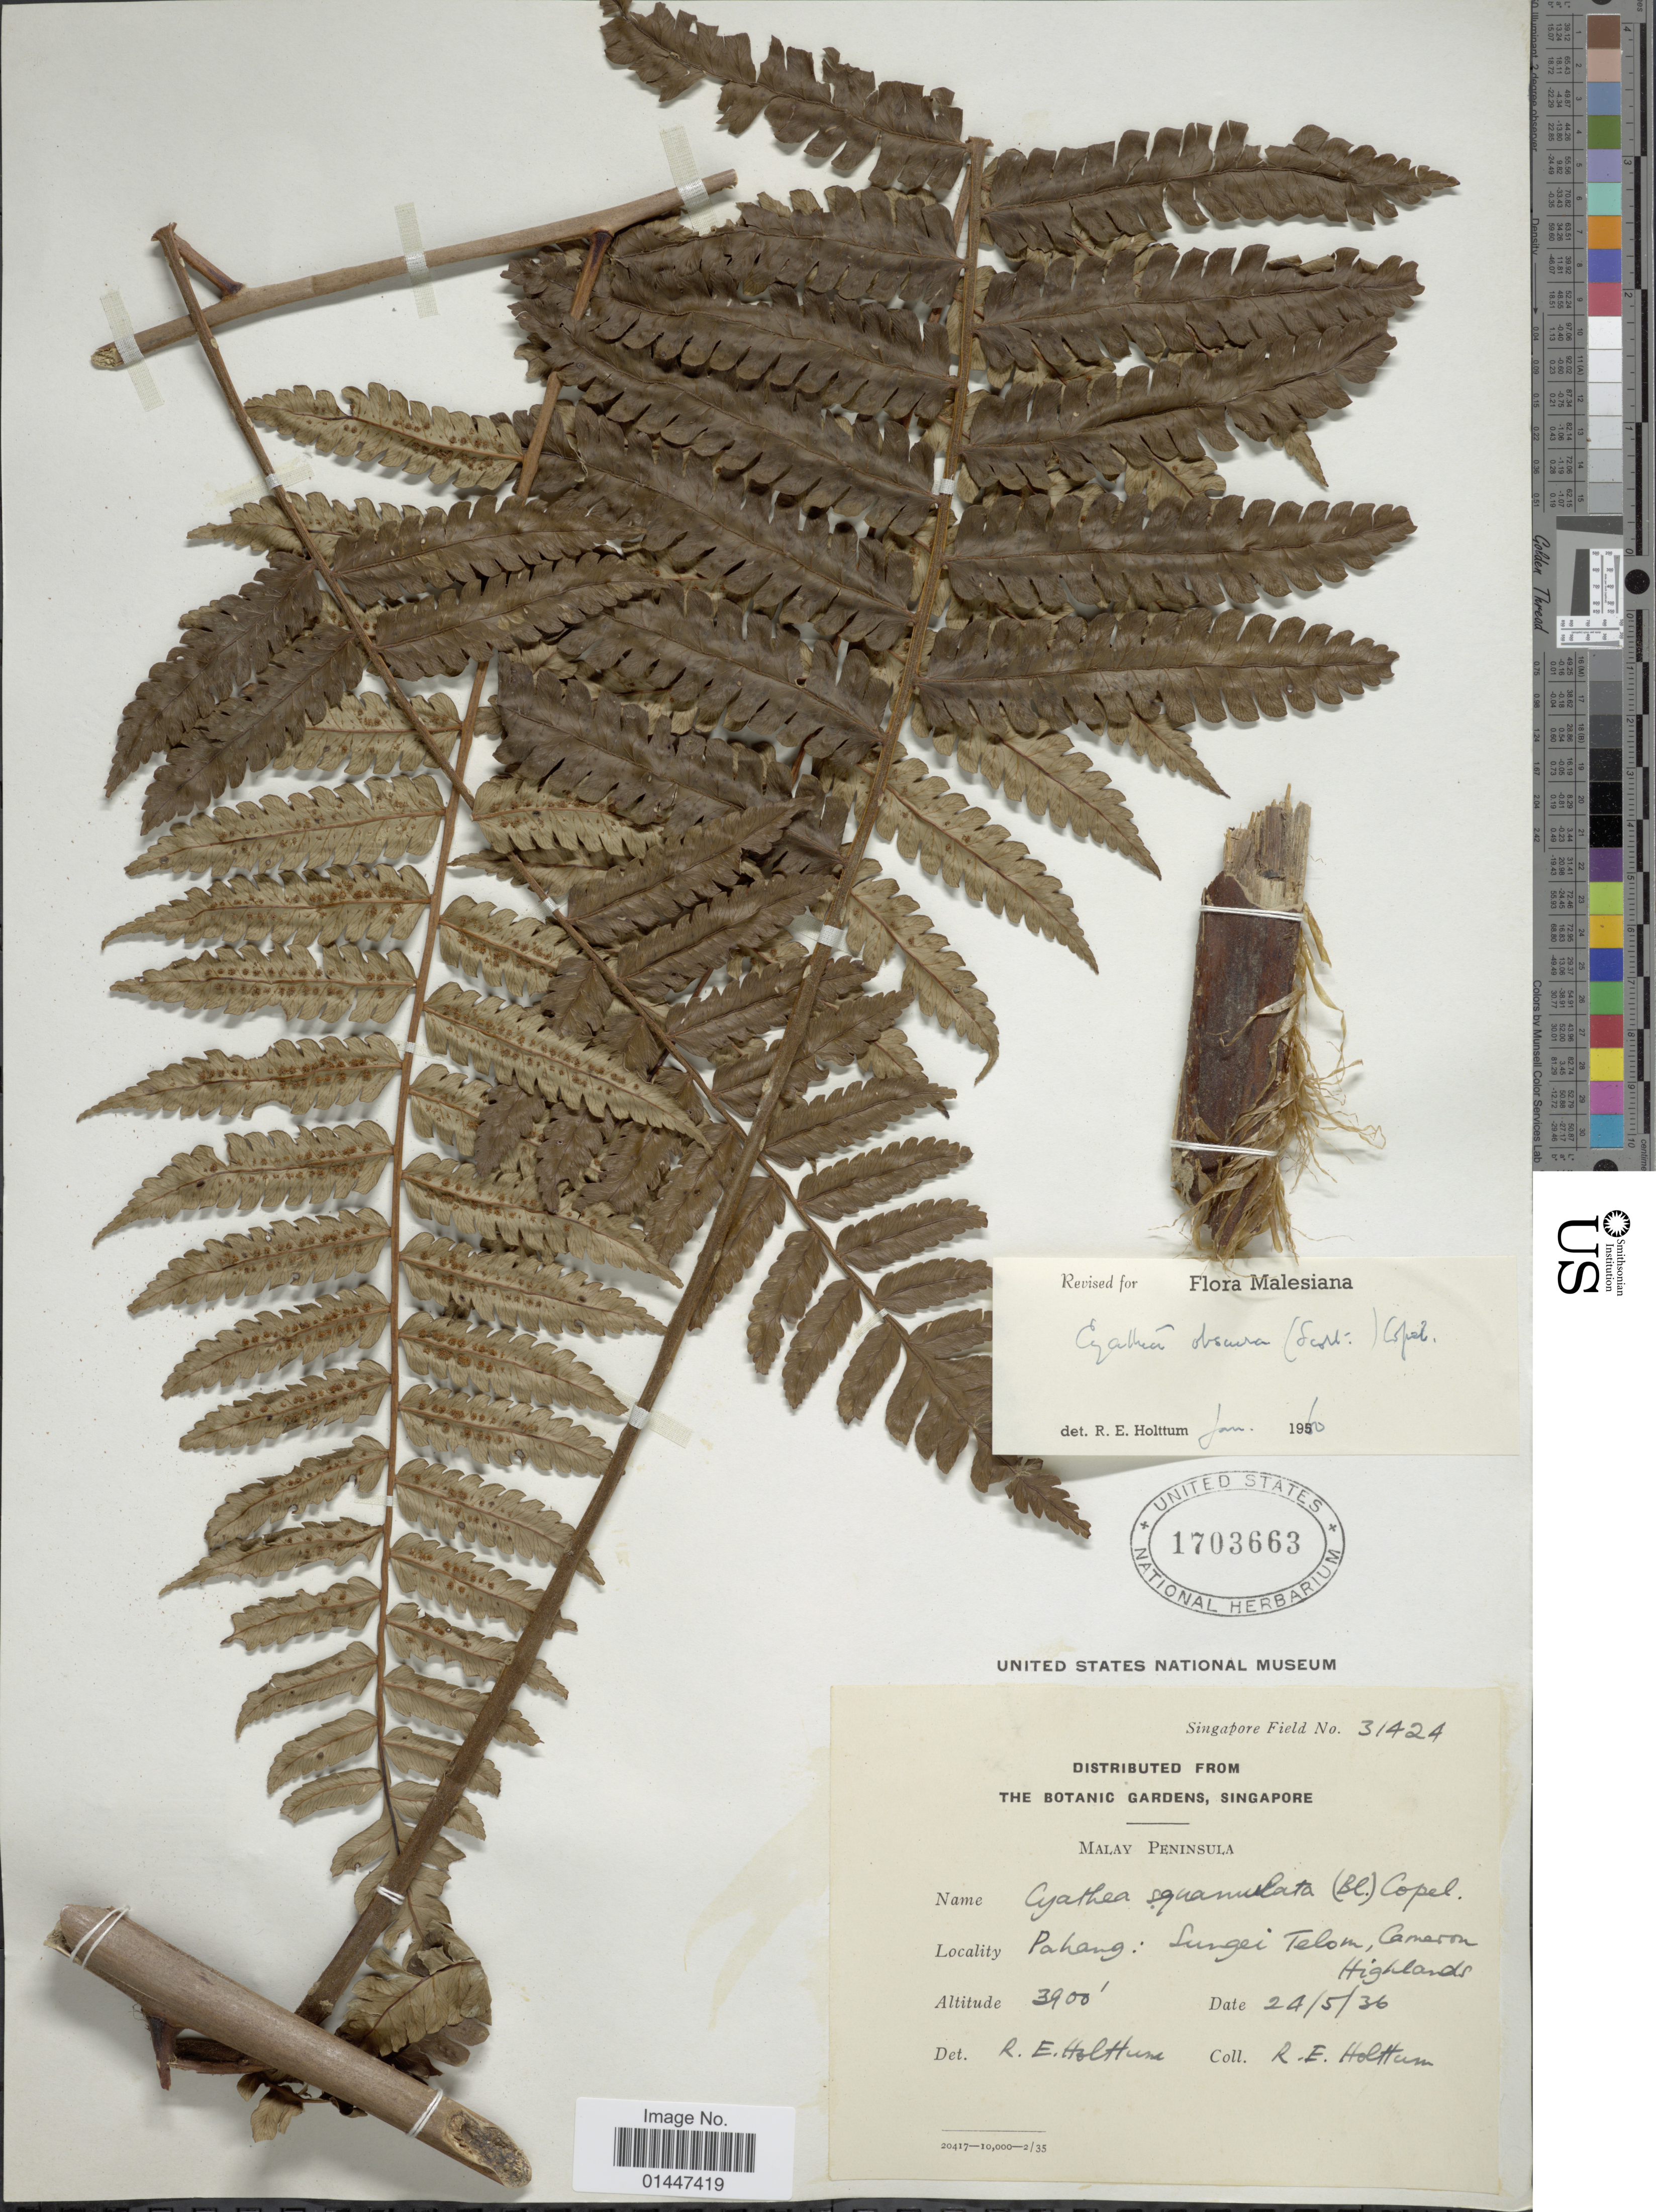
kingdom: Plantae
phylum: Tracheophyta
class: Polypodiopsida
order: Cyatheales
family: Cyatheaceae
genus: Sphaeropteris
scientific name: Sphaeropteris obscura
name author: (Scort.) R.M. Tryon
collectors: R. E. Holttum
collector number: Singapore Field 31424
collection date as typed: Transcribed d/m/y: 24/5/36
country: Malaysia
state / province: Pahang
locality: Malay Peninsula. Sungei Telom, Cameron Highlands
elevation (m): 1189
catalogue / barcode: US 1703663